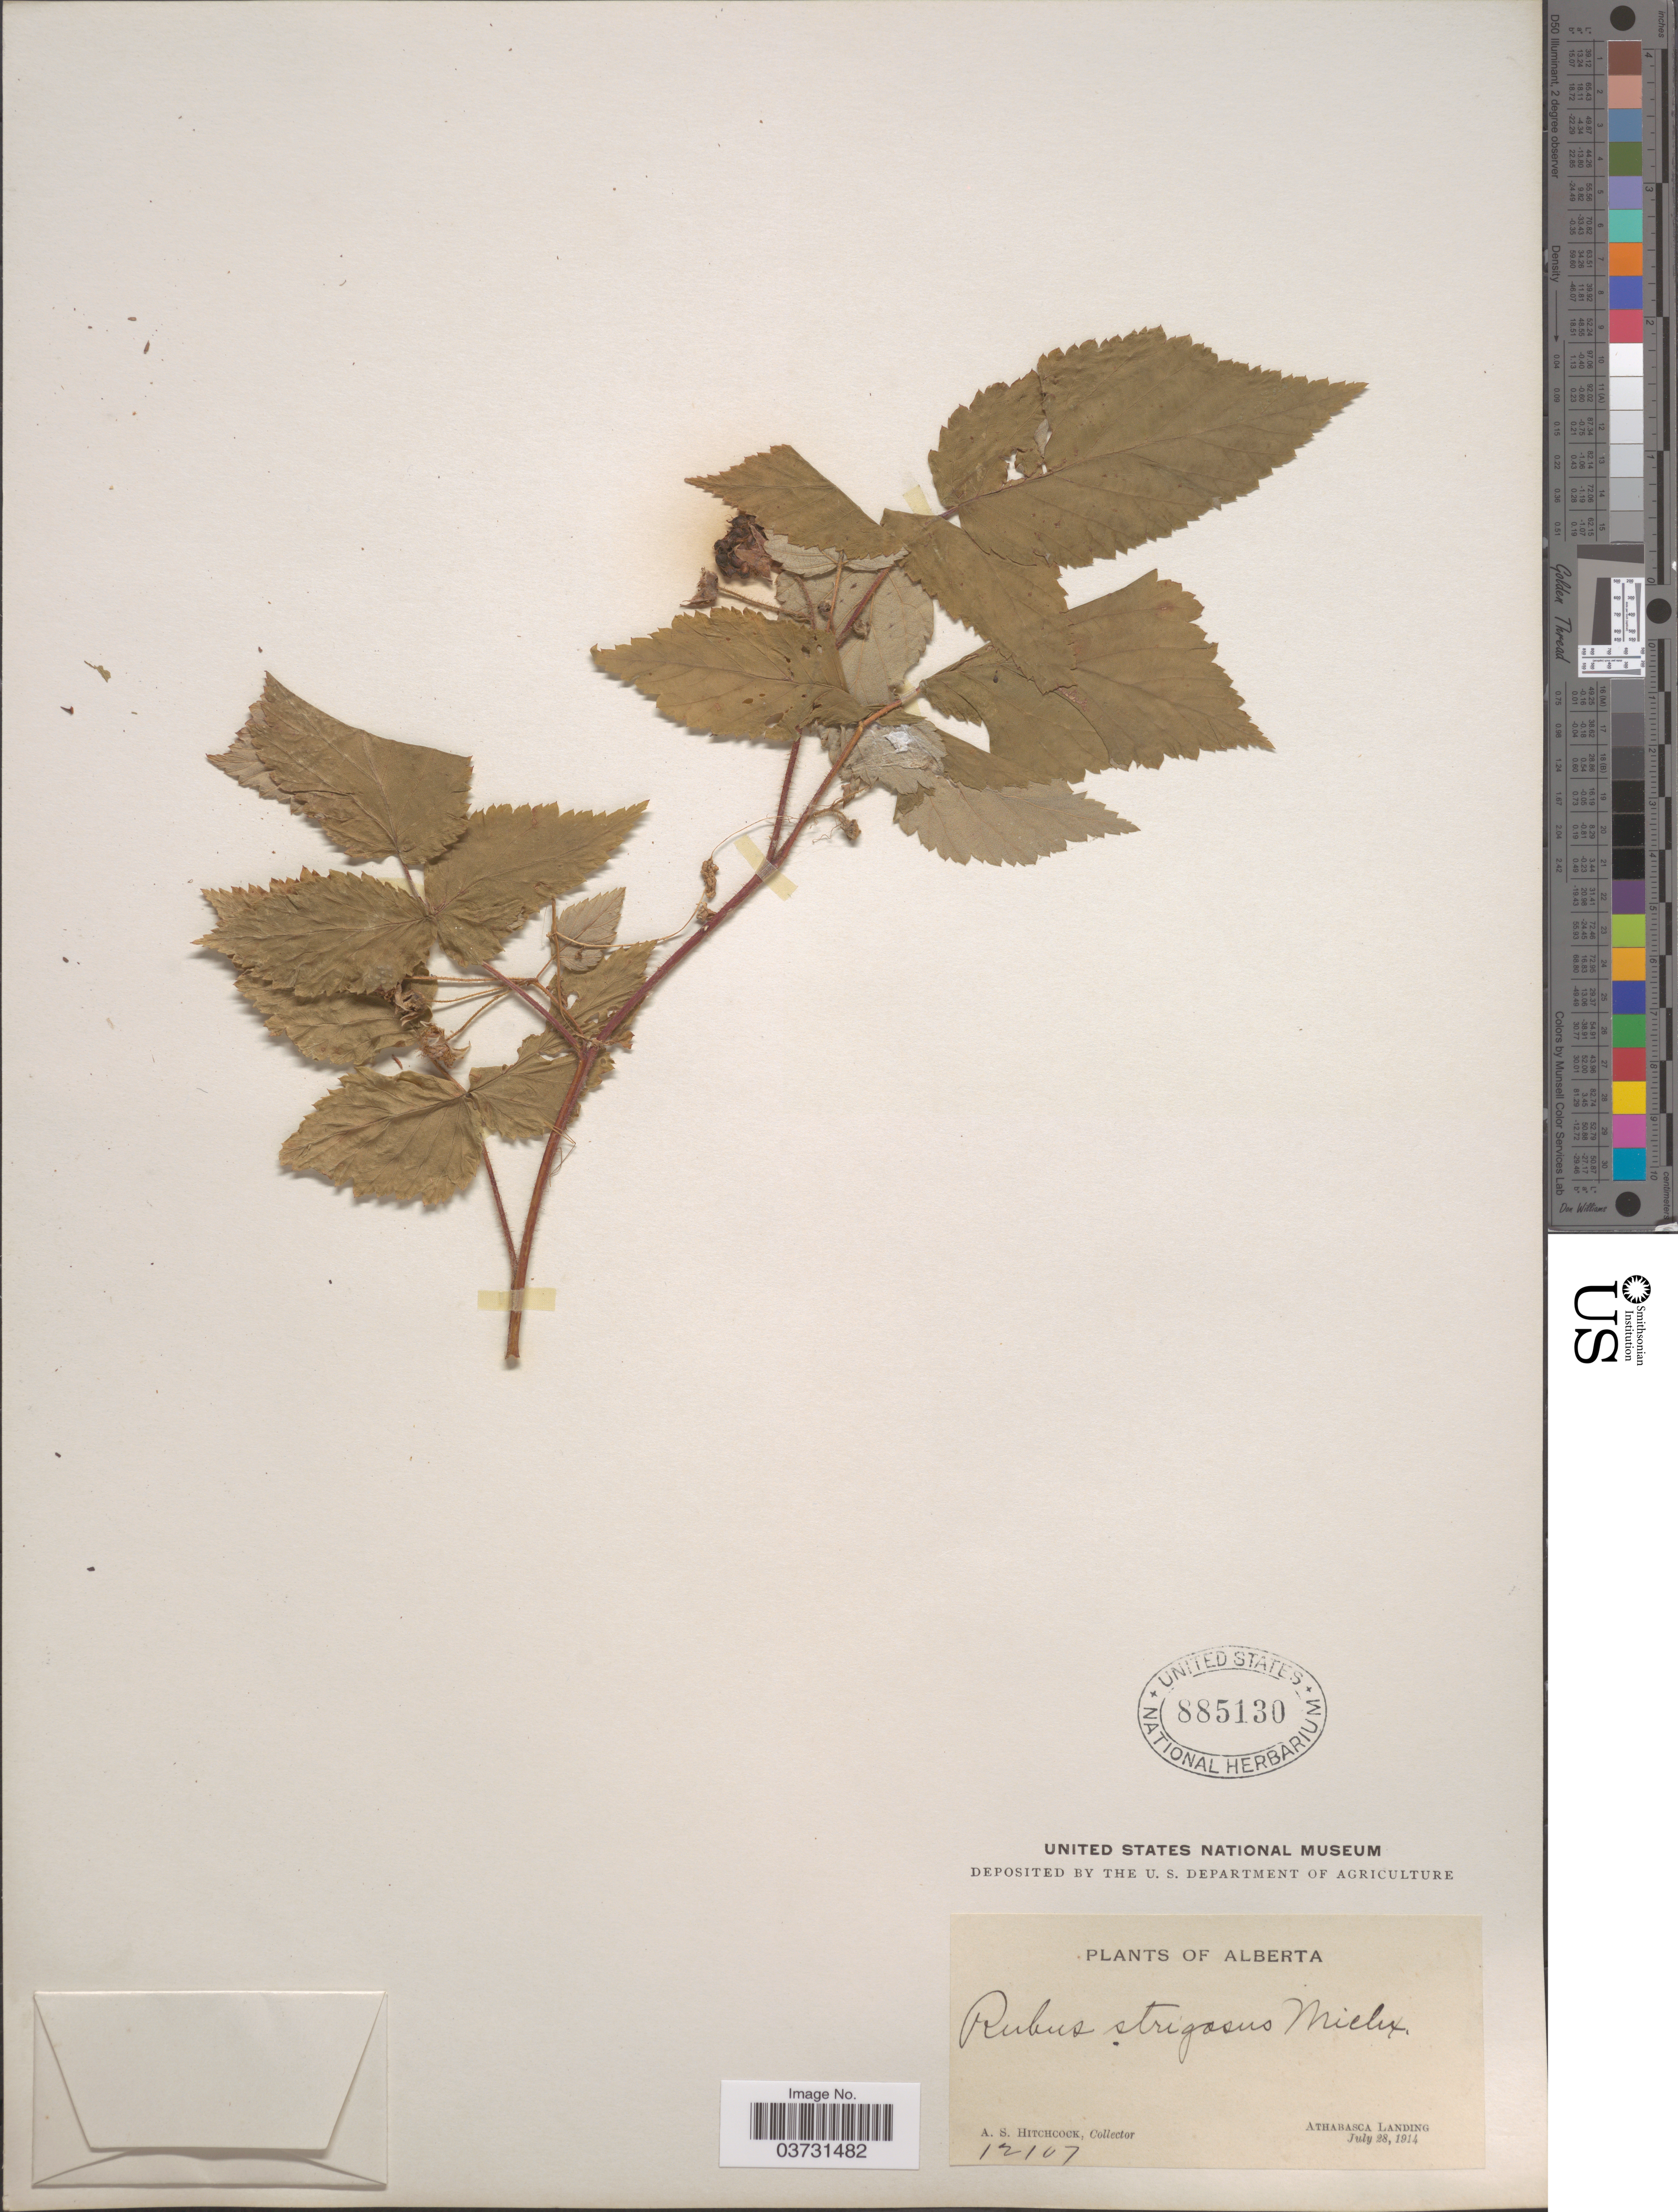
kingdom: Plantae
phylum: Tracheophyta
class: Magnoliopsida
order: Rosales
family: Rosaceae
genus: Rubus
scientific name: Rubus strigosus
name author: Michx.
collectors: A. S. Hitchcock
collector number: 12107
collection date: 1914-07-28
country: Canada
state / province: Alberta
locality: Athabasca Landing.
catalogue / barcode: US 885130